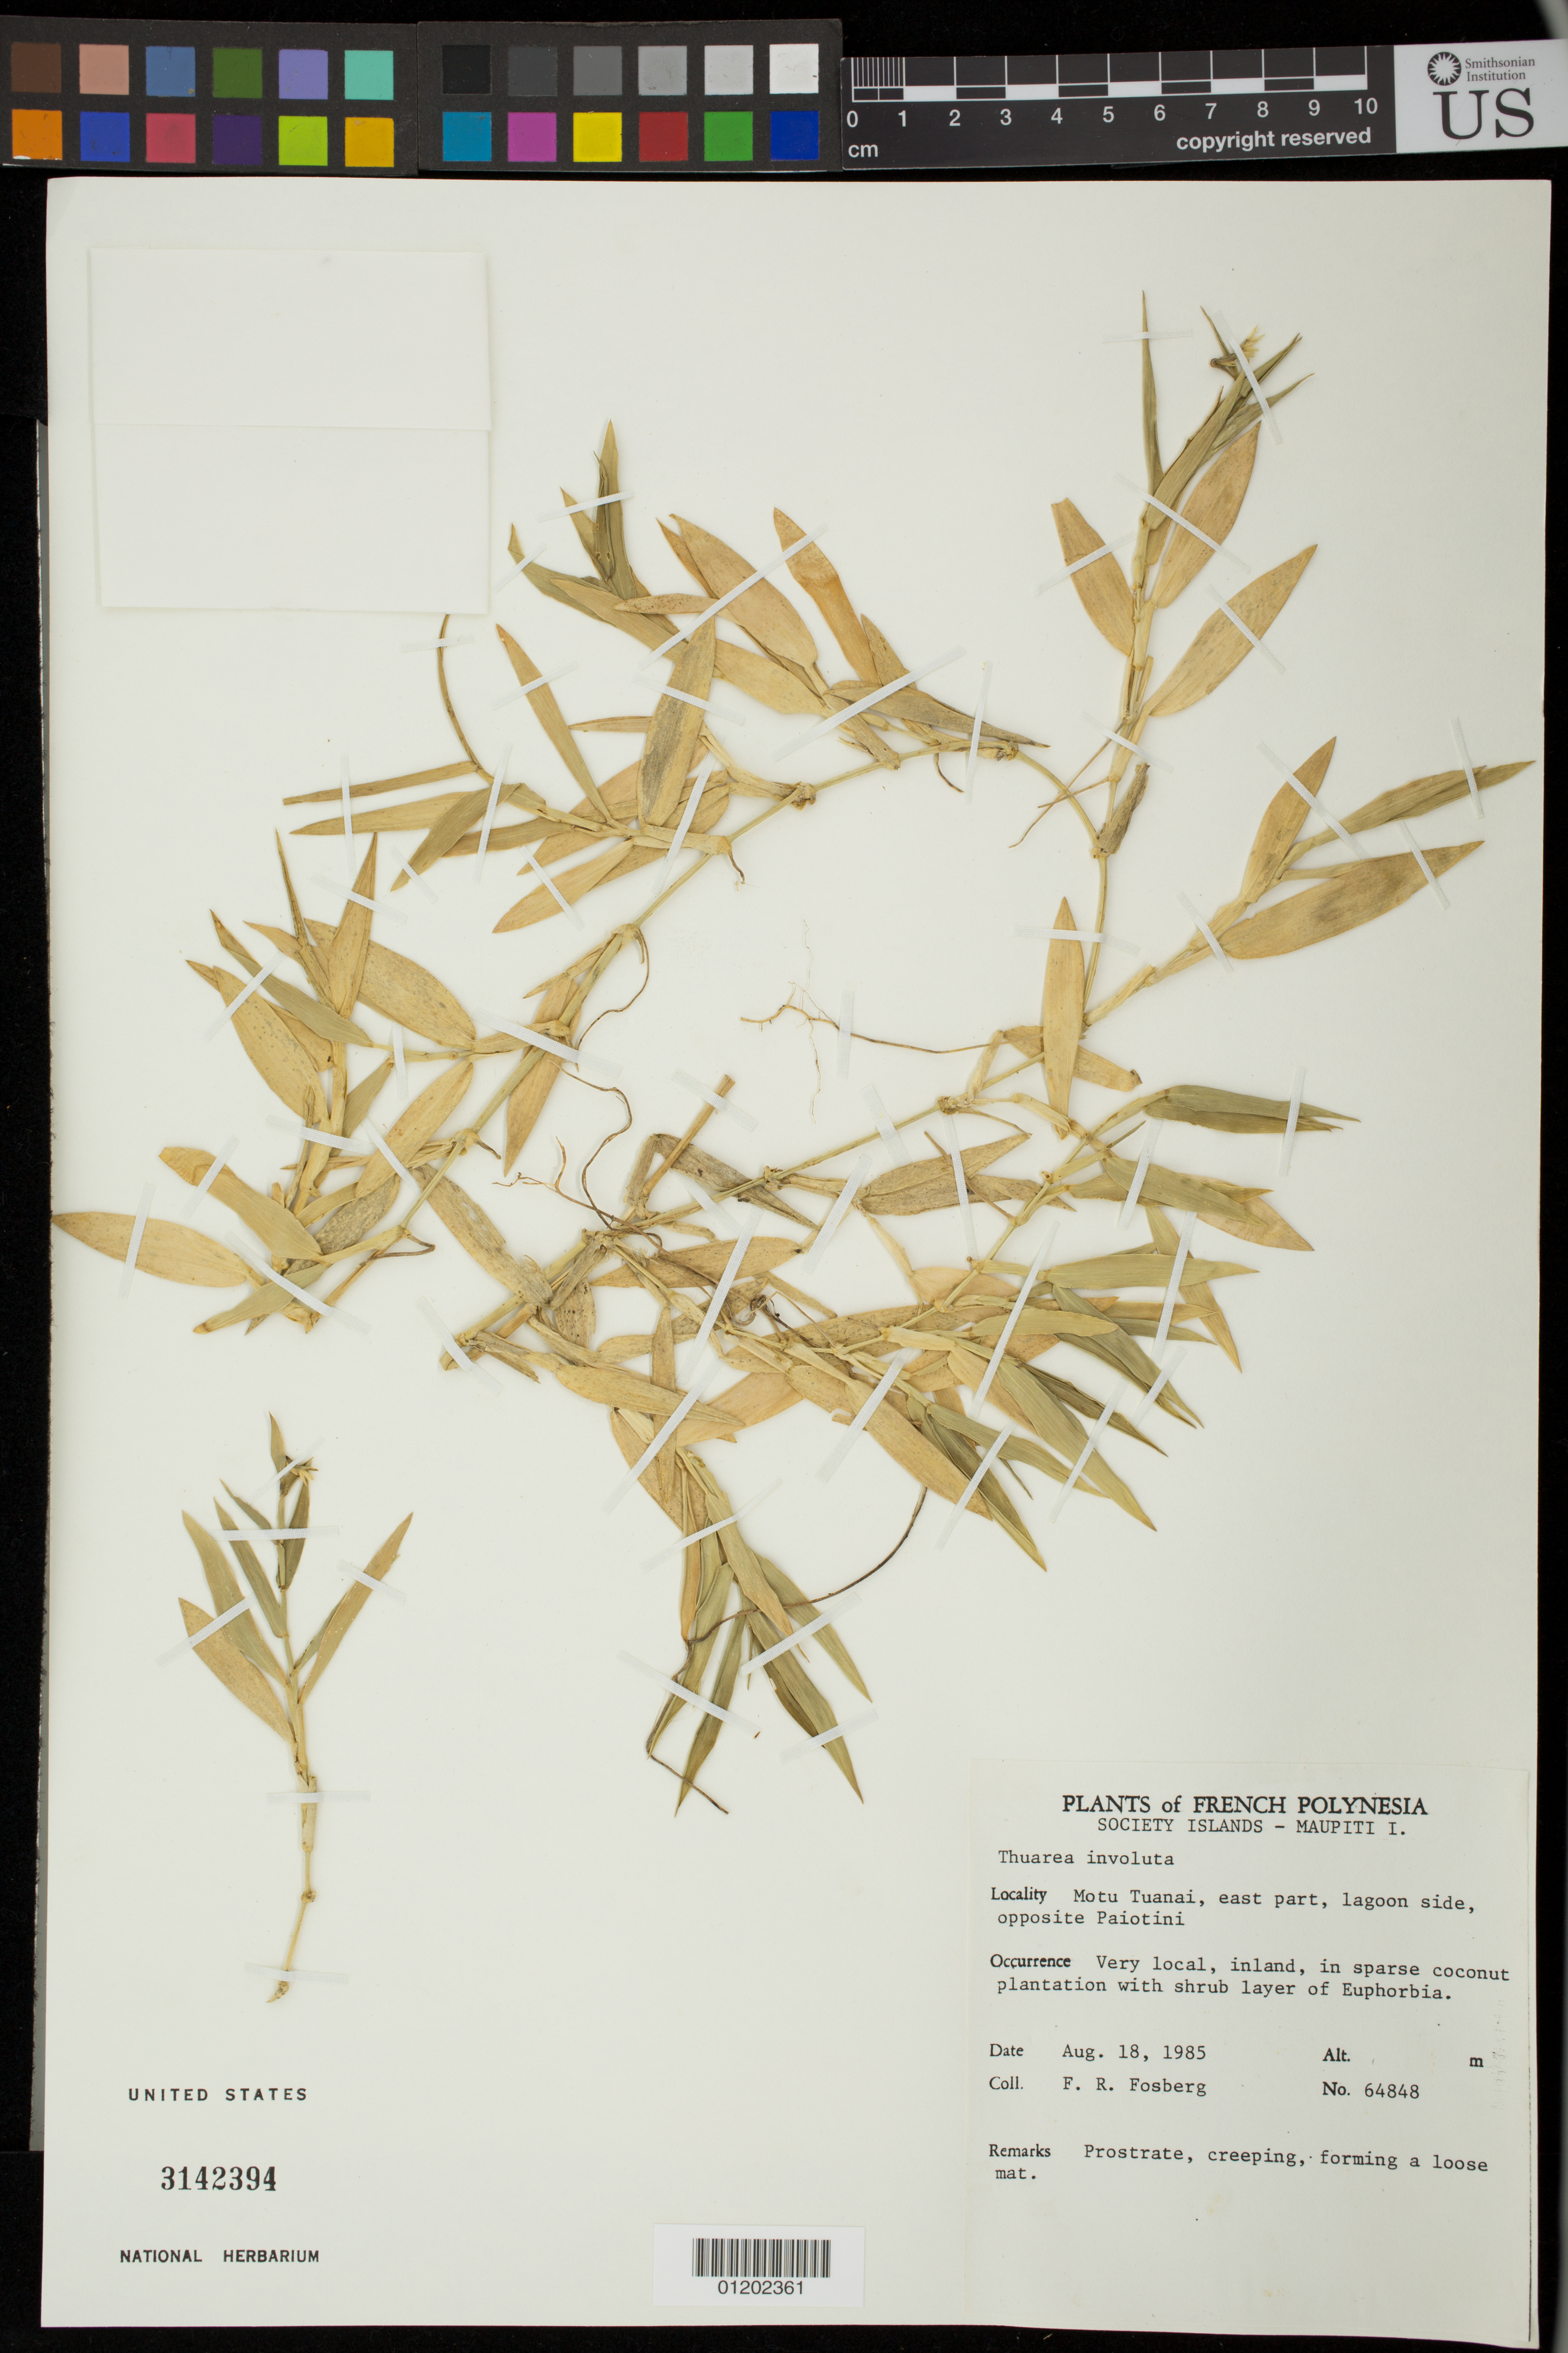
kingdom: Plantae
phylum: Tracheophyta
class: Liliopsida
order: Poales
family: Poaceae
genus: Thuarea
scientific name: Thuarea involuta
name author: (G. Forst.) R. Br. ex Sm.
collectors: F. R. Fosberg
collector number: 64848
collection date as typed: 18 Aug 1985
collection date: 1985-08-18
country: French Polynesia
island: Maupiti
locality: Motu Tuanai, E end lagoon side, opposite Paiotini.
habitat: In sparse coconut plantation with shrub layer.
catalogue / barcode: US 3142394